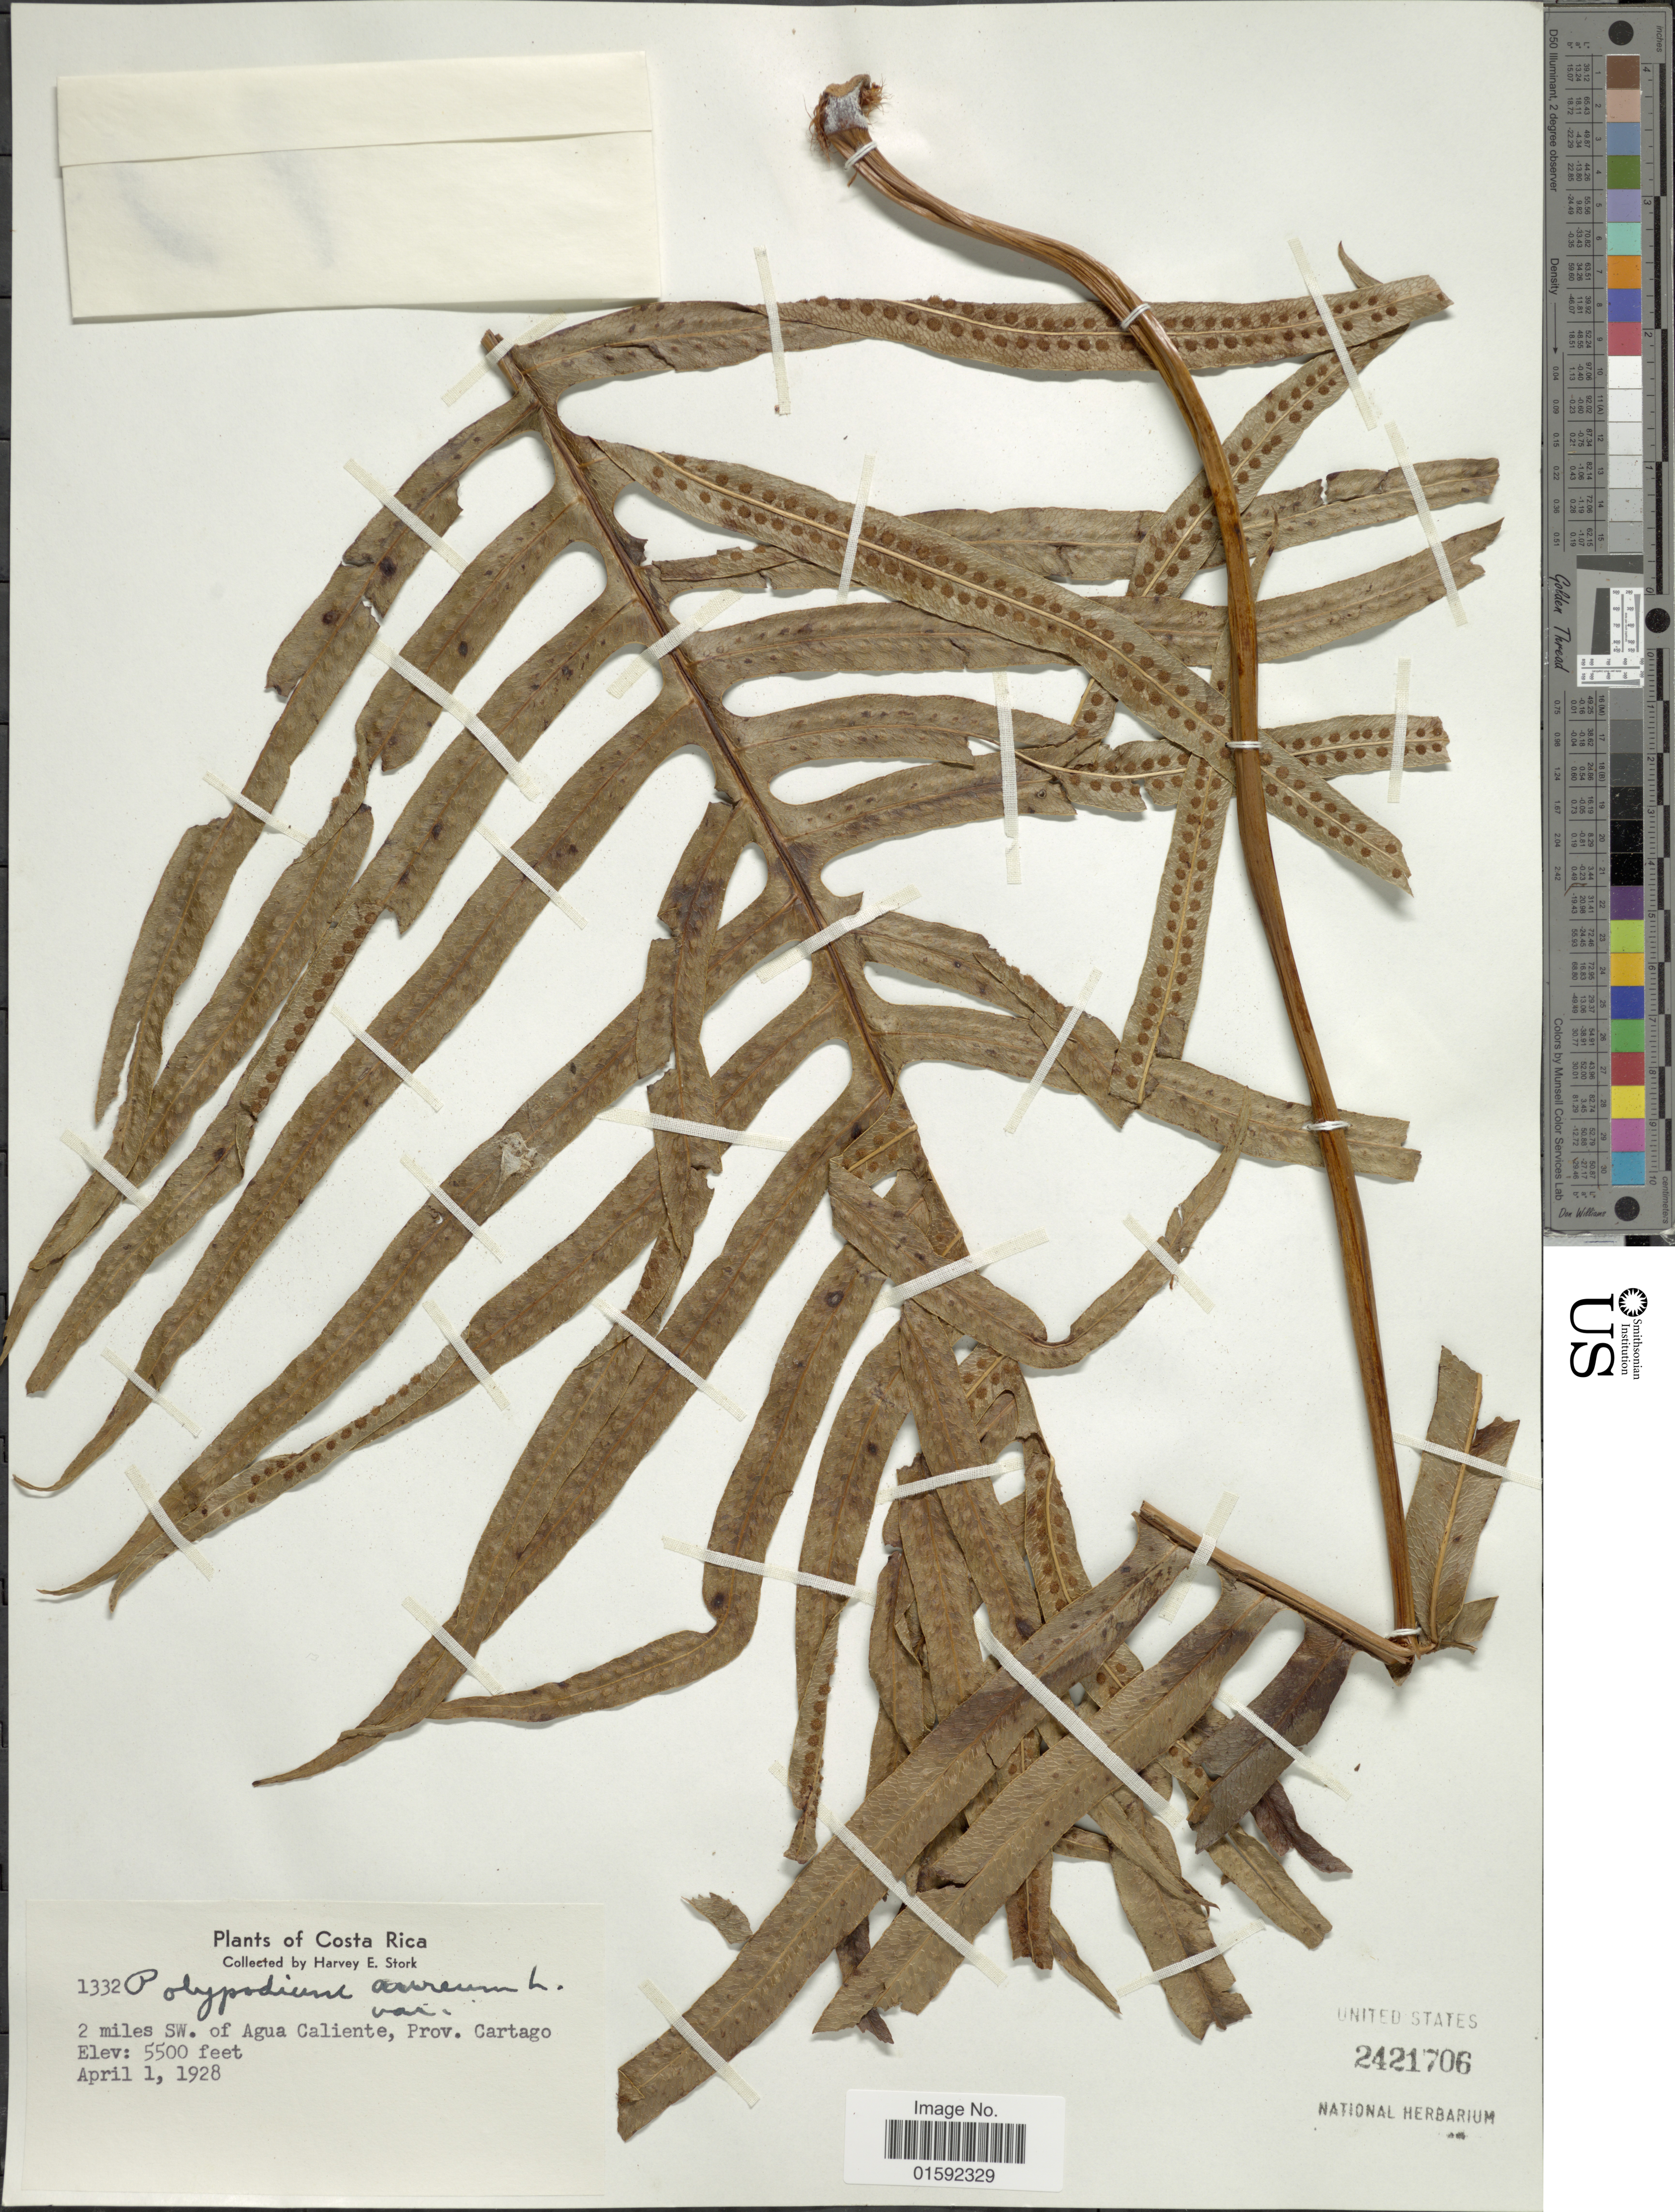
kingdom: Plantae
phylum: Tracheophyta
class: Polypodiopsida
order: Polypodiales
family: Polypodiaceae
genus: Phlebodium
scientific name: Phlebodium pseudoaureum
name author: (Cav.) Lellinger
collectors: H. E. Stork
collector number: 1332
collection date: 1928-04-01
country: Costa Rica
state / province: Cartago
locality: Costa Rica, 2 miles SW. of Agua Caliente, Prov. Cartago.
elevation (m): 1676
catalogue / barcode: US 2421706